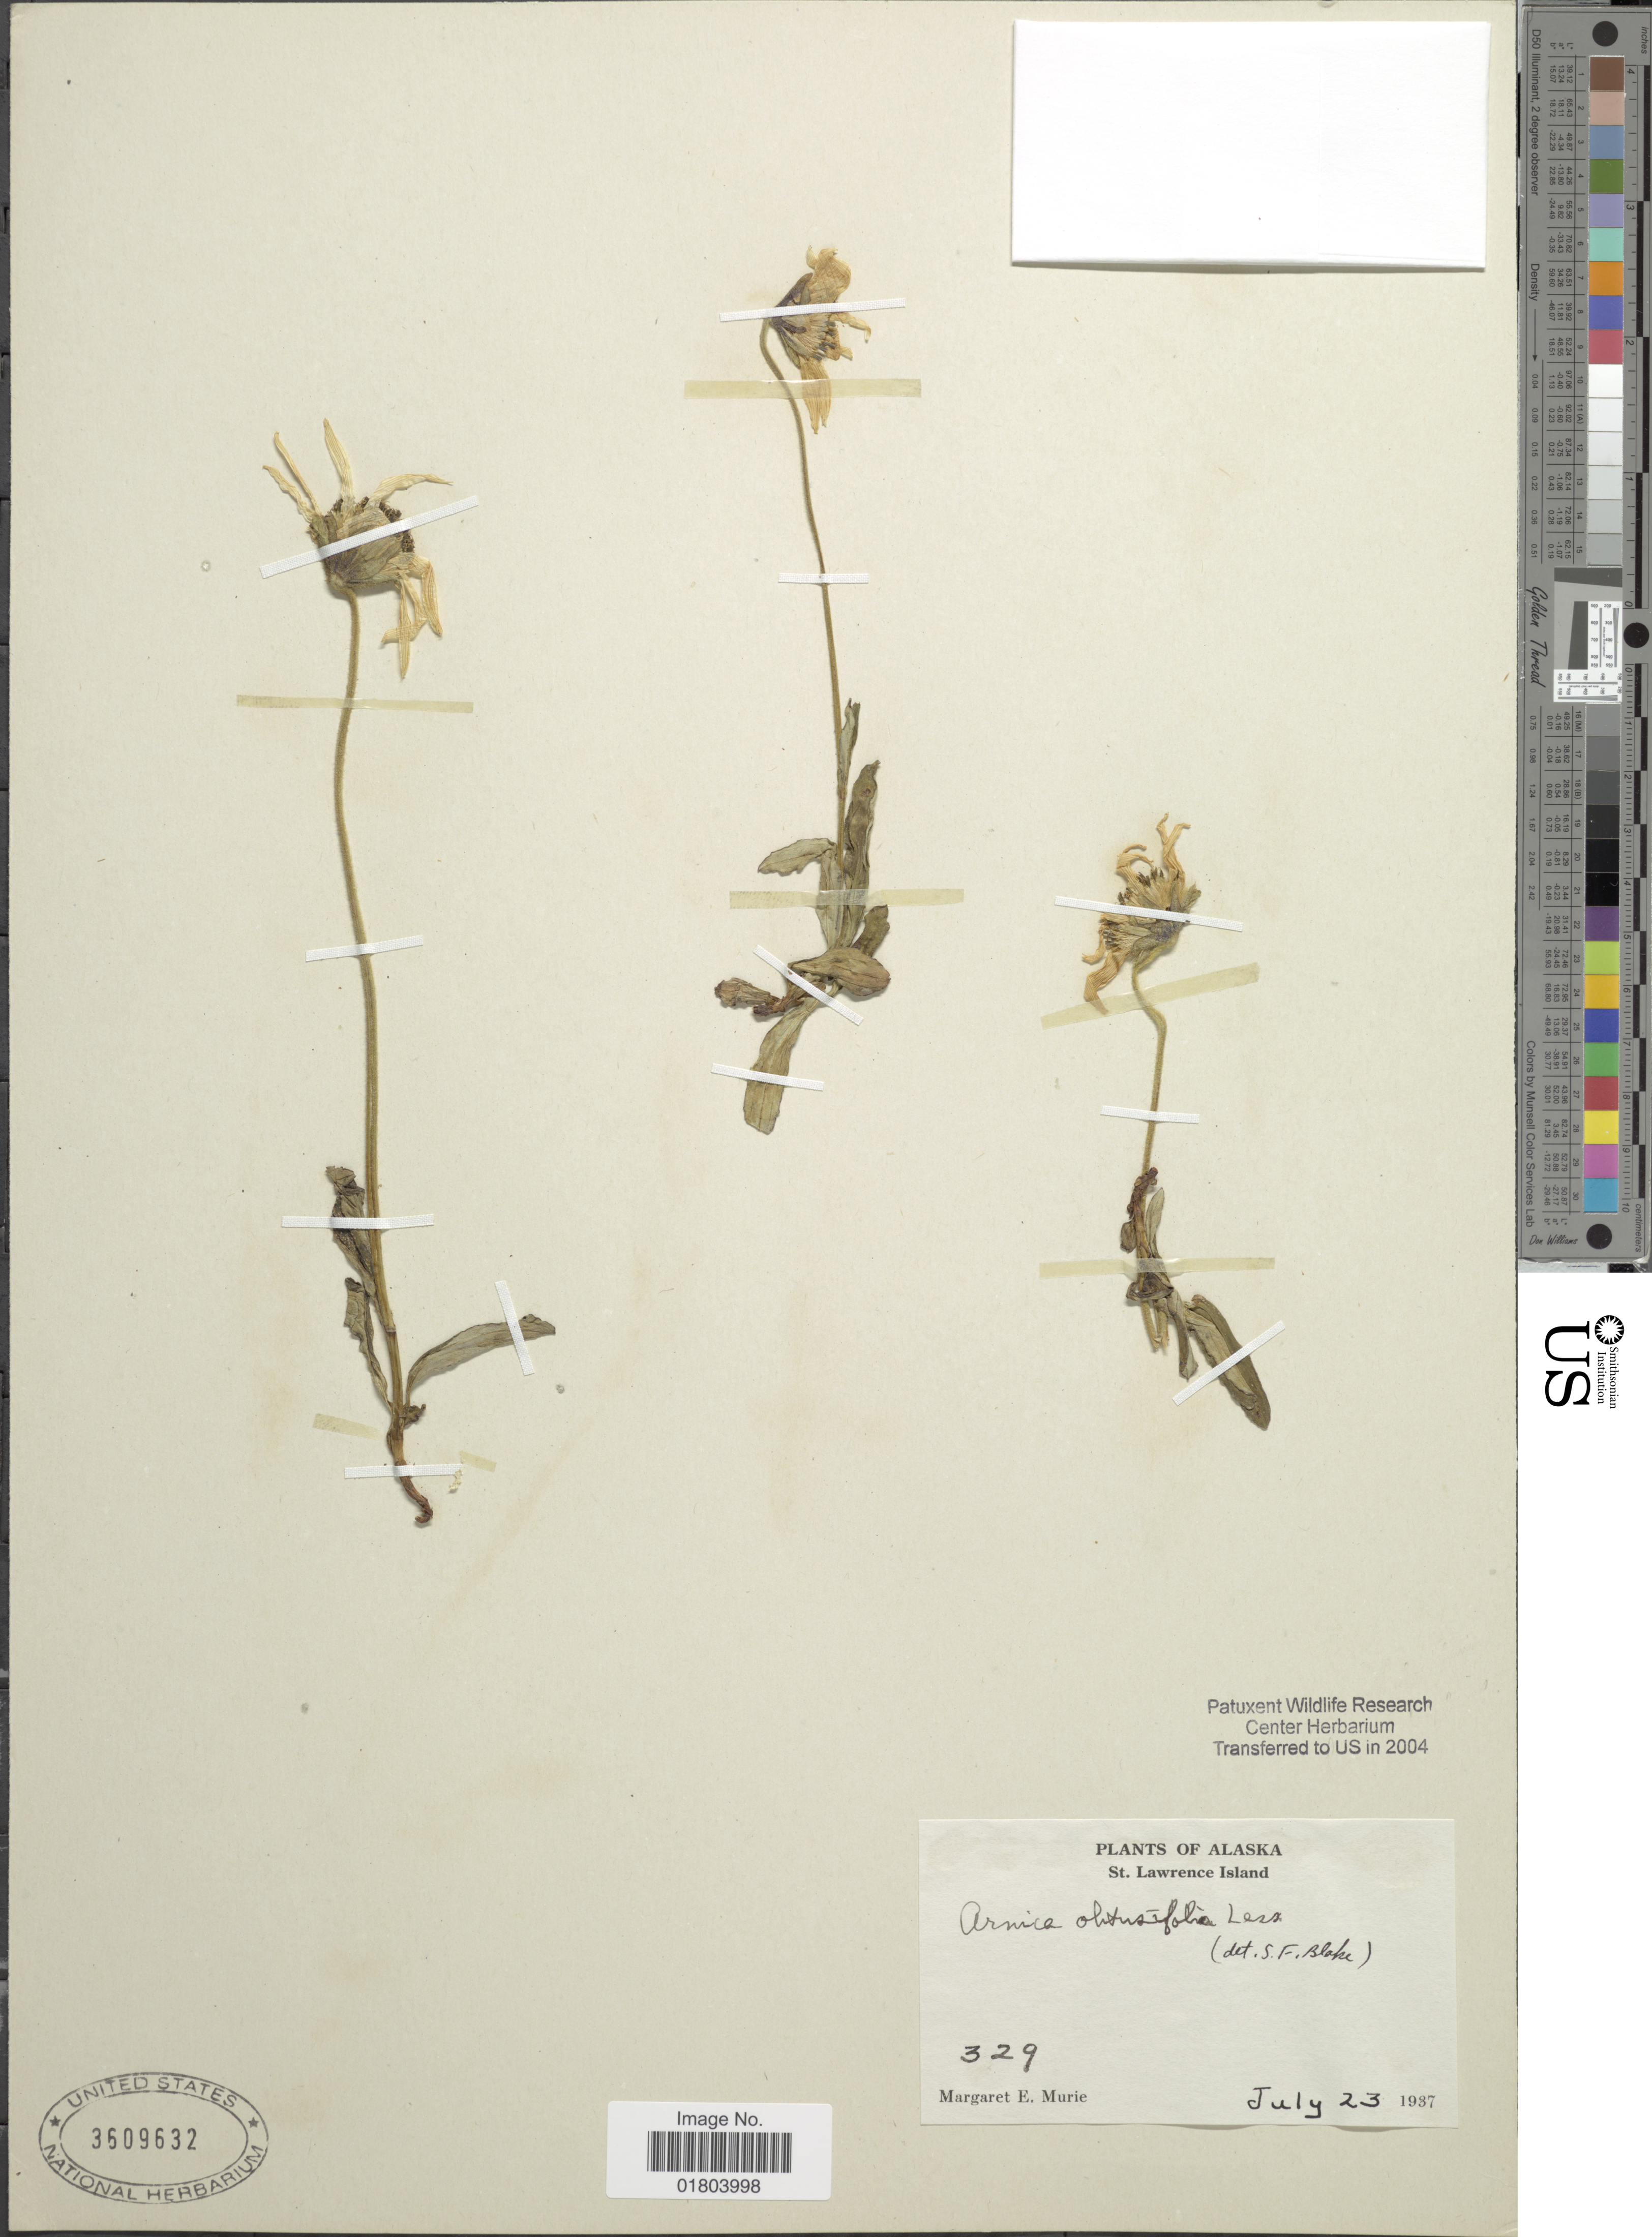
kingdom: Plantae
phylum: Tracheophyta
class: Magnoliopsida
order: Asterales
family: Asteraceae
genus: Arnica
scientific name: Arnica obtusifolia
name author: Less.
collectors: M. Murie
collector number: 329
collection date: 1937-07-23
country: United States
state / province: Alaska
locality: St Lawrence Island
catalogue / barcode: US 3609632